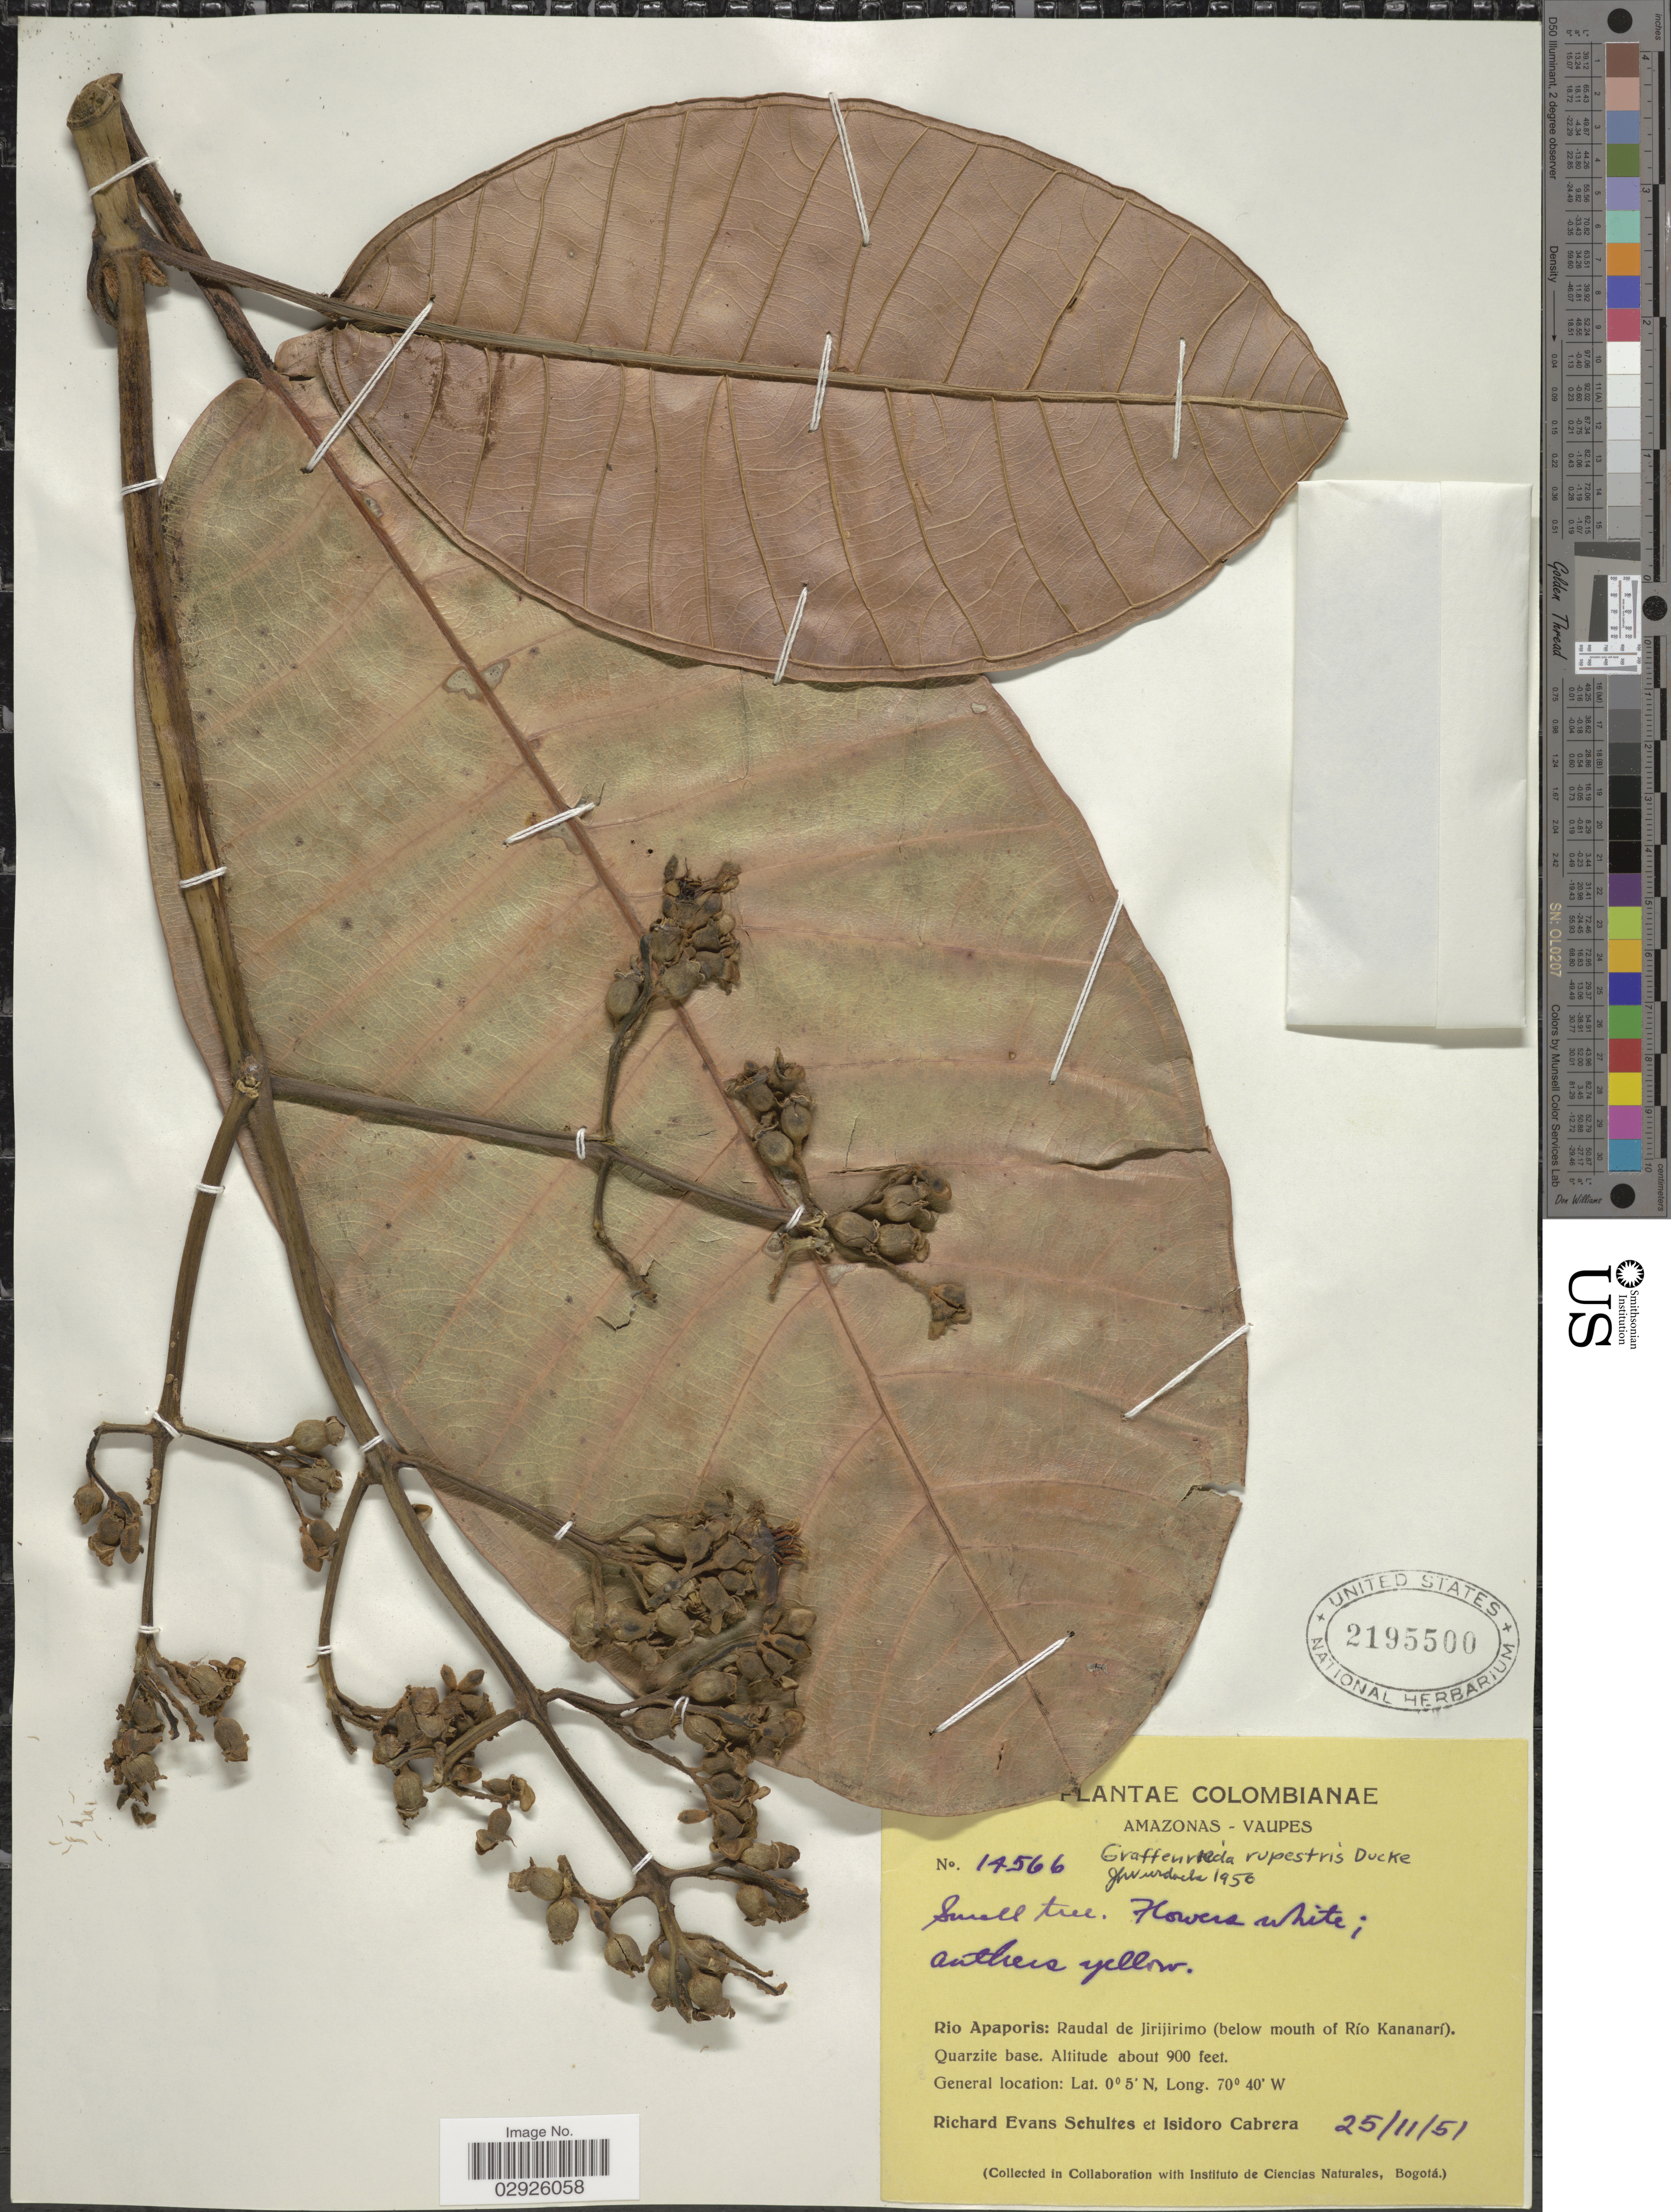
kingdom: Plantae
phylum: Tracheophyta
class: Magnoliopsida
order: Myrtales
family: Melastomataceae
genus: Graffenrieda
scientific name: Graffenrieda rupestris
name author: Ducke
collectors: R. E. Schultes & I. Cabrera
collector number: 14566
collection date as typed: Transcribed d/m/y: 25/11/51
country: Colombia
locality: Amazonas - Vaupes. Rio Apaporis: Raudal de Jirijirimo (below mouth of Río Kananarí).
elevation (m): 274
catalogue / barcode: US 2195500